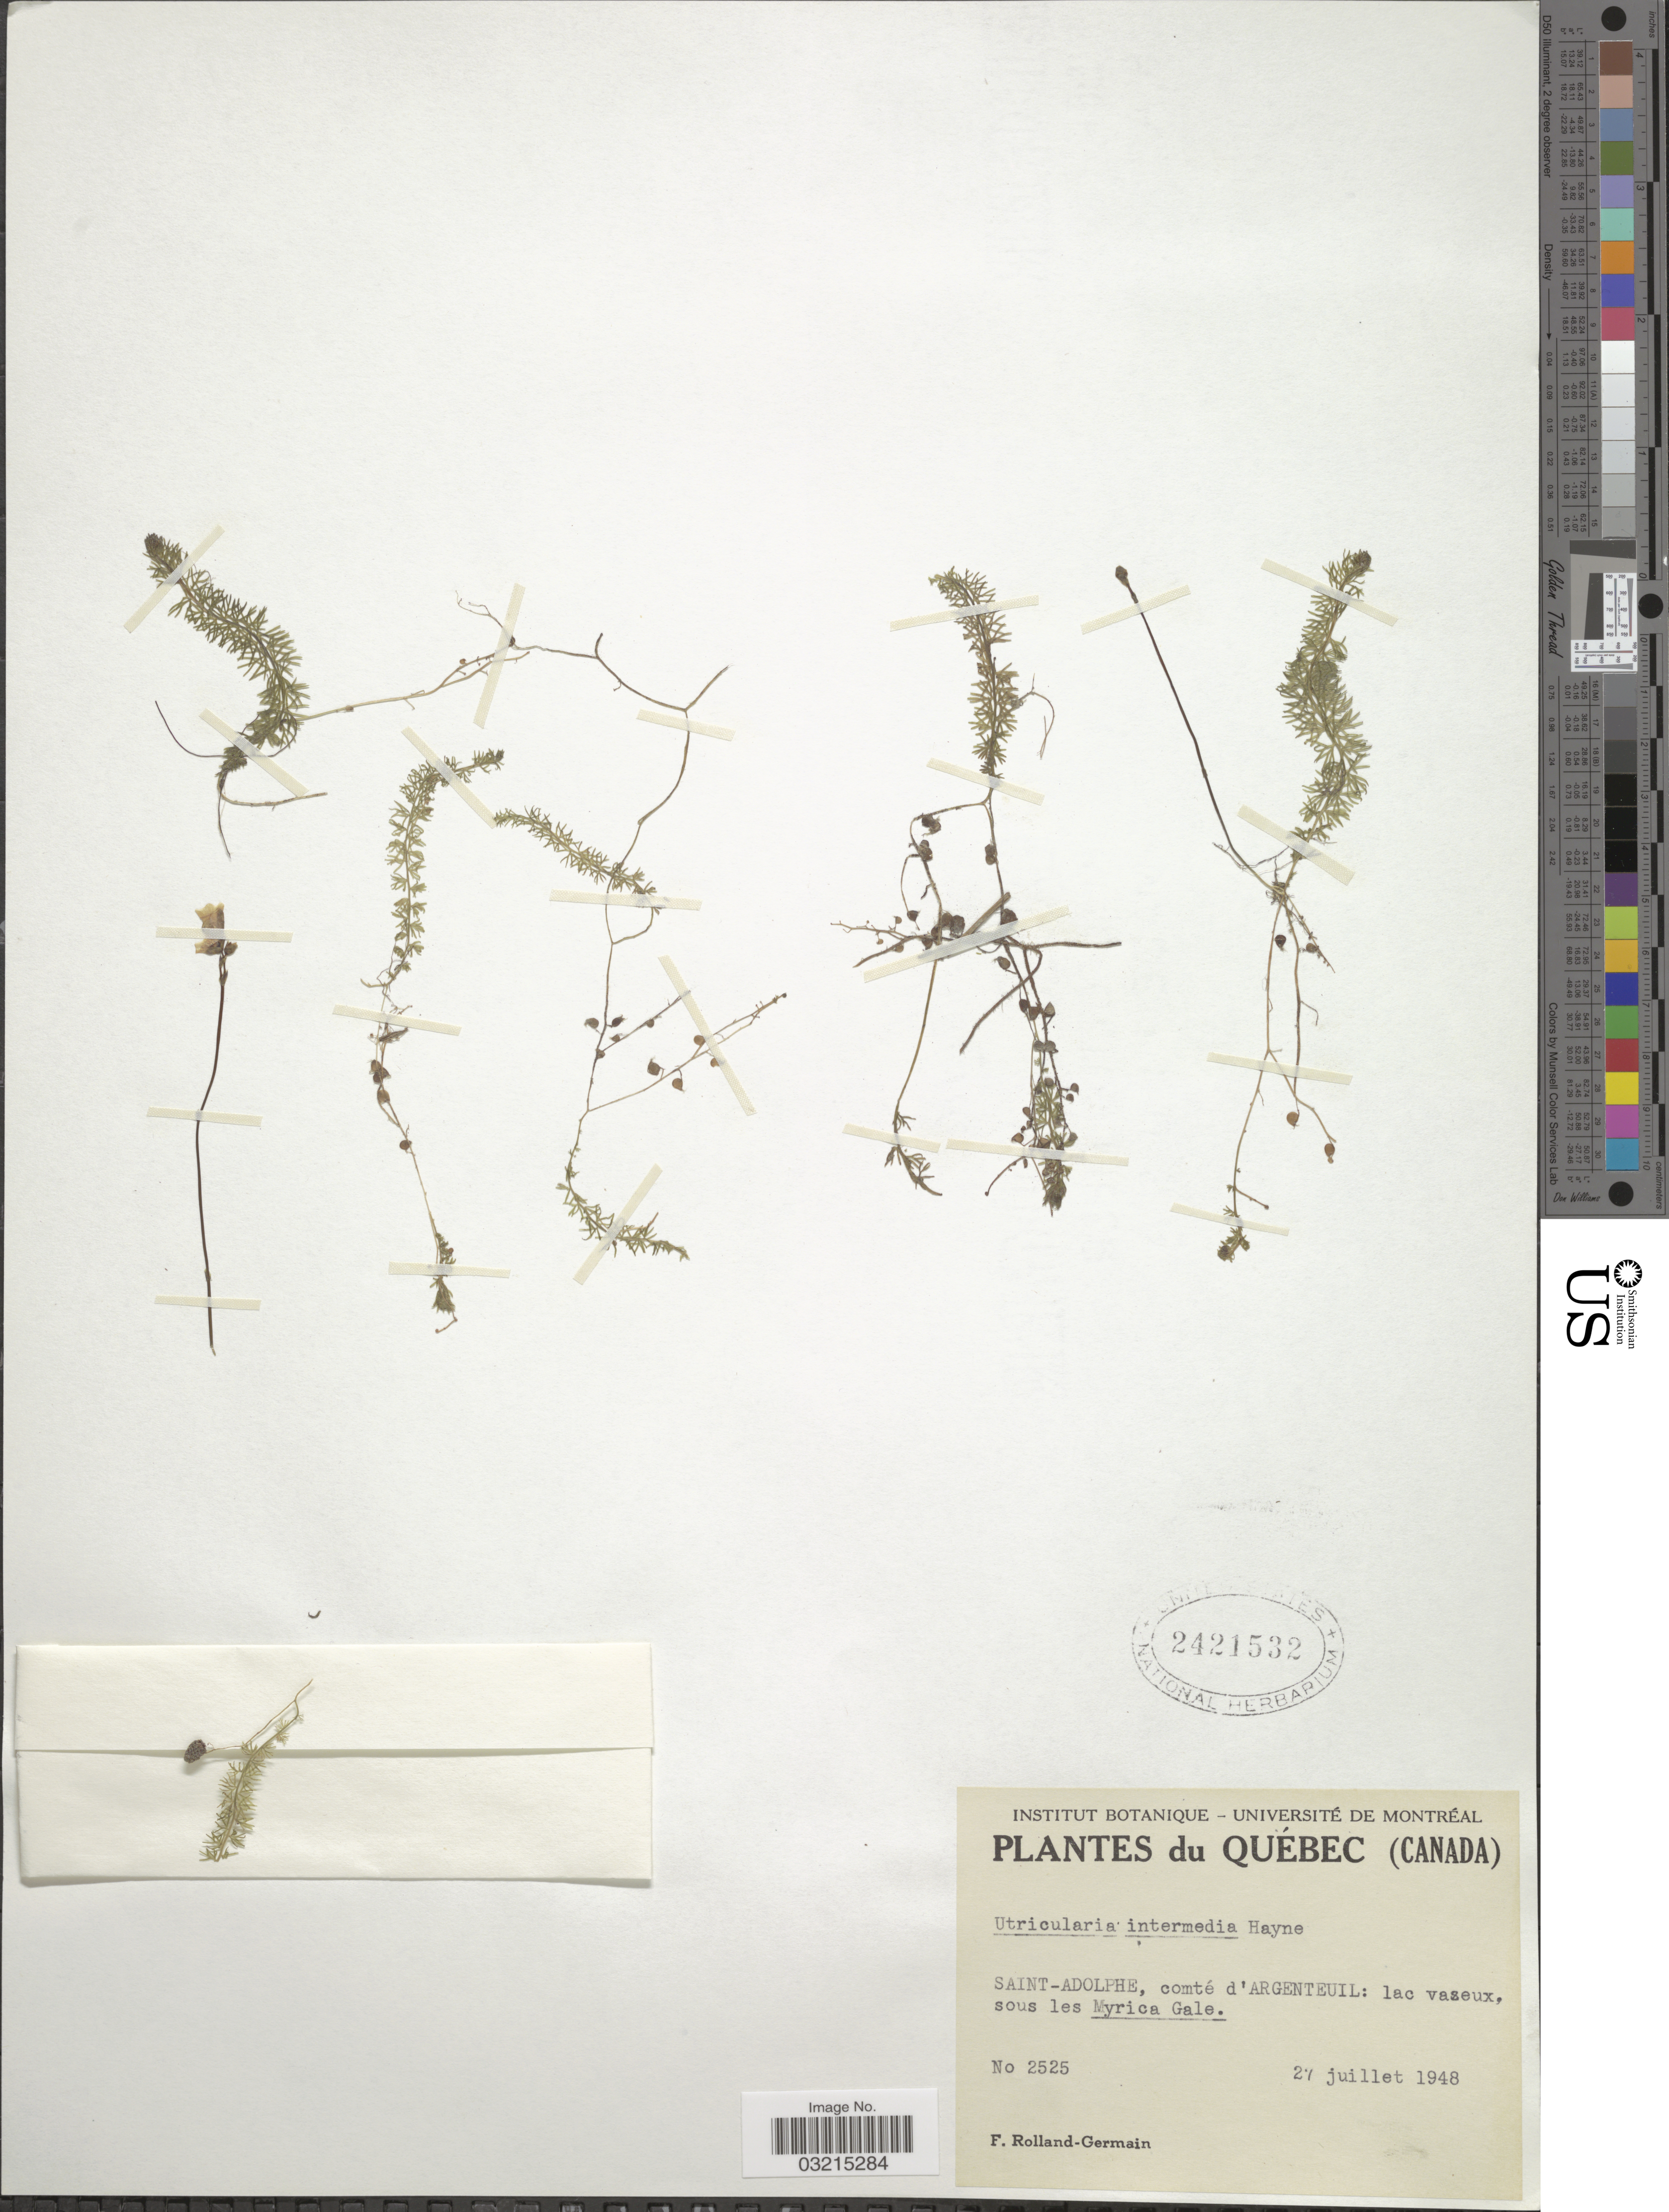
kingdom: Plantae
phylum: Tracheophyta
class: Magnoliopsida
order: Lamiales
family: Lentibulariaceae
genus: Utricularia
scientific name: Utricularia intermedia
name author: Hayne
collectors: Rolland-Germain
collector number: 2525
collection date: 1948-07-27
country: Canada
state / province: Quebec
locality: Saint-Adolphe, comté d'Argenteuil: lac vaseux, sous les Myrica Gale.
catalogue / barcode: US 2421532